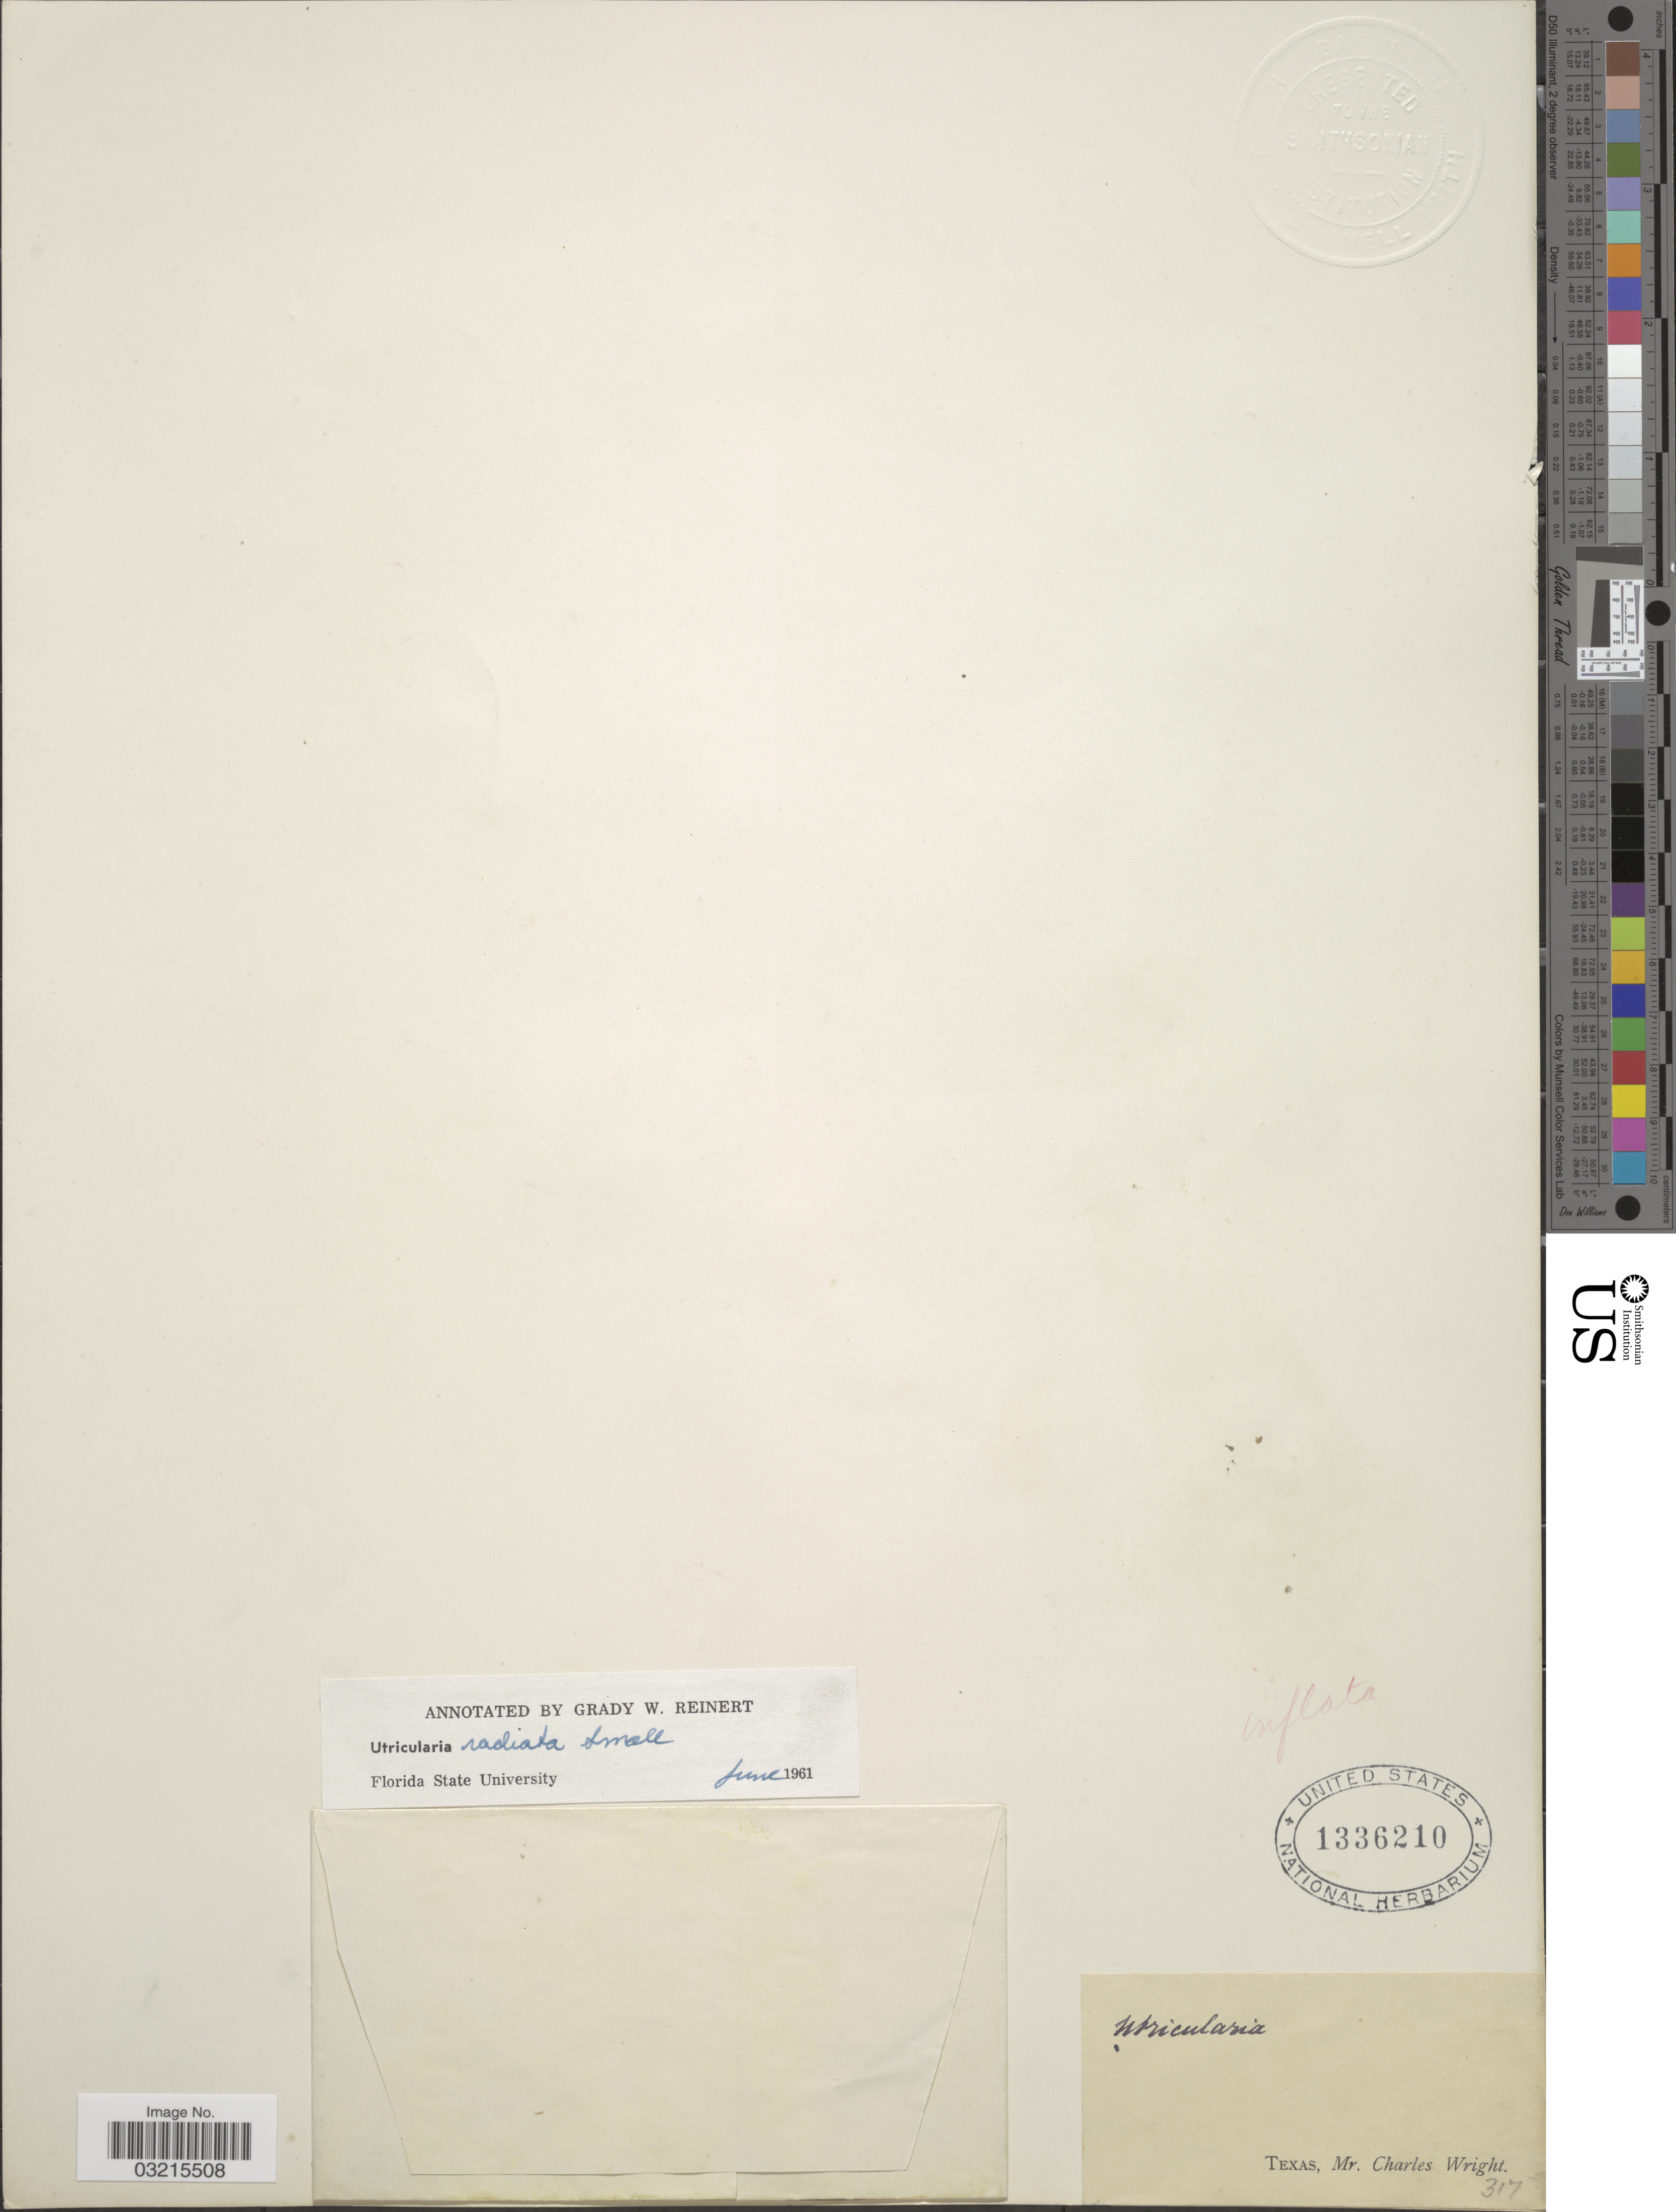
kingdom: Plantae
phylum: Tracheophyta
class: Magnoliopsida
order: Lamiales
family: Lentibulariaceae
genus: Utricularia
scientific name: Utricularia radiata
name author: Small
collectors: C. Wright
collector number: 317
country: United States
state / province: Texas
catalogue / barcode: US 1336210